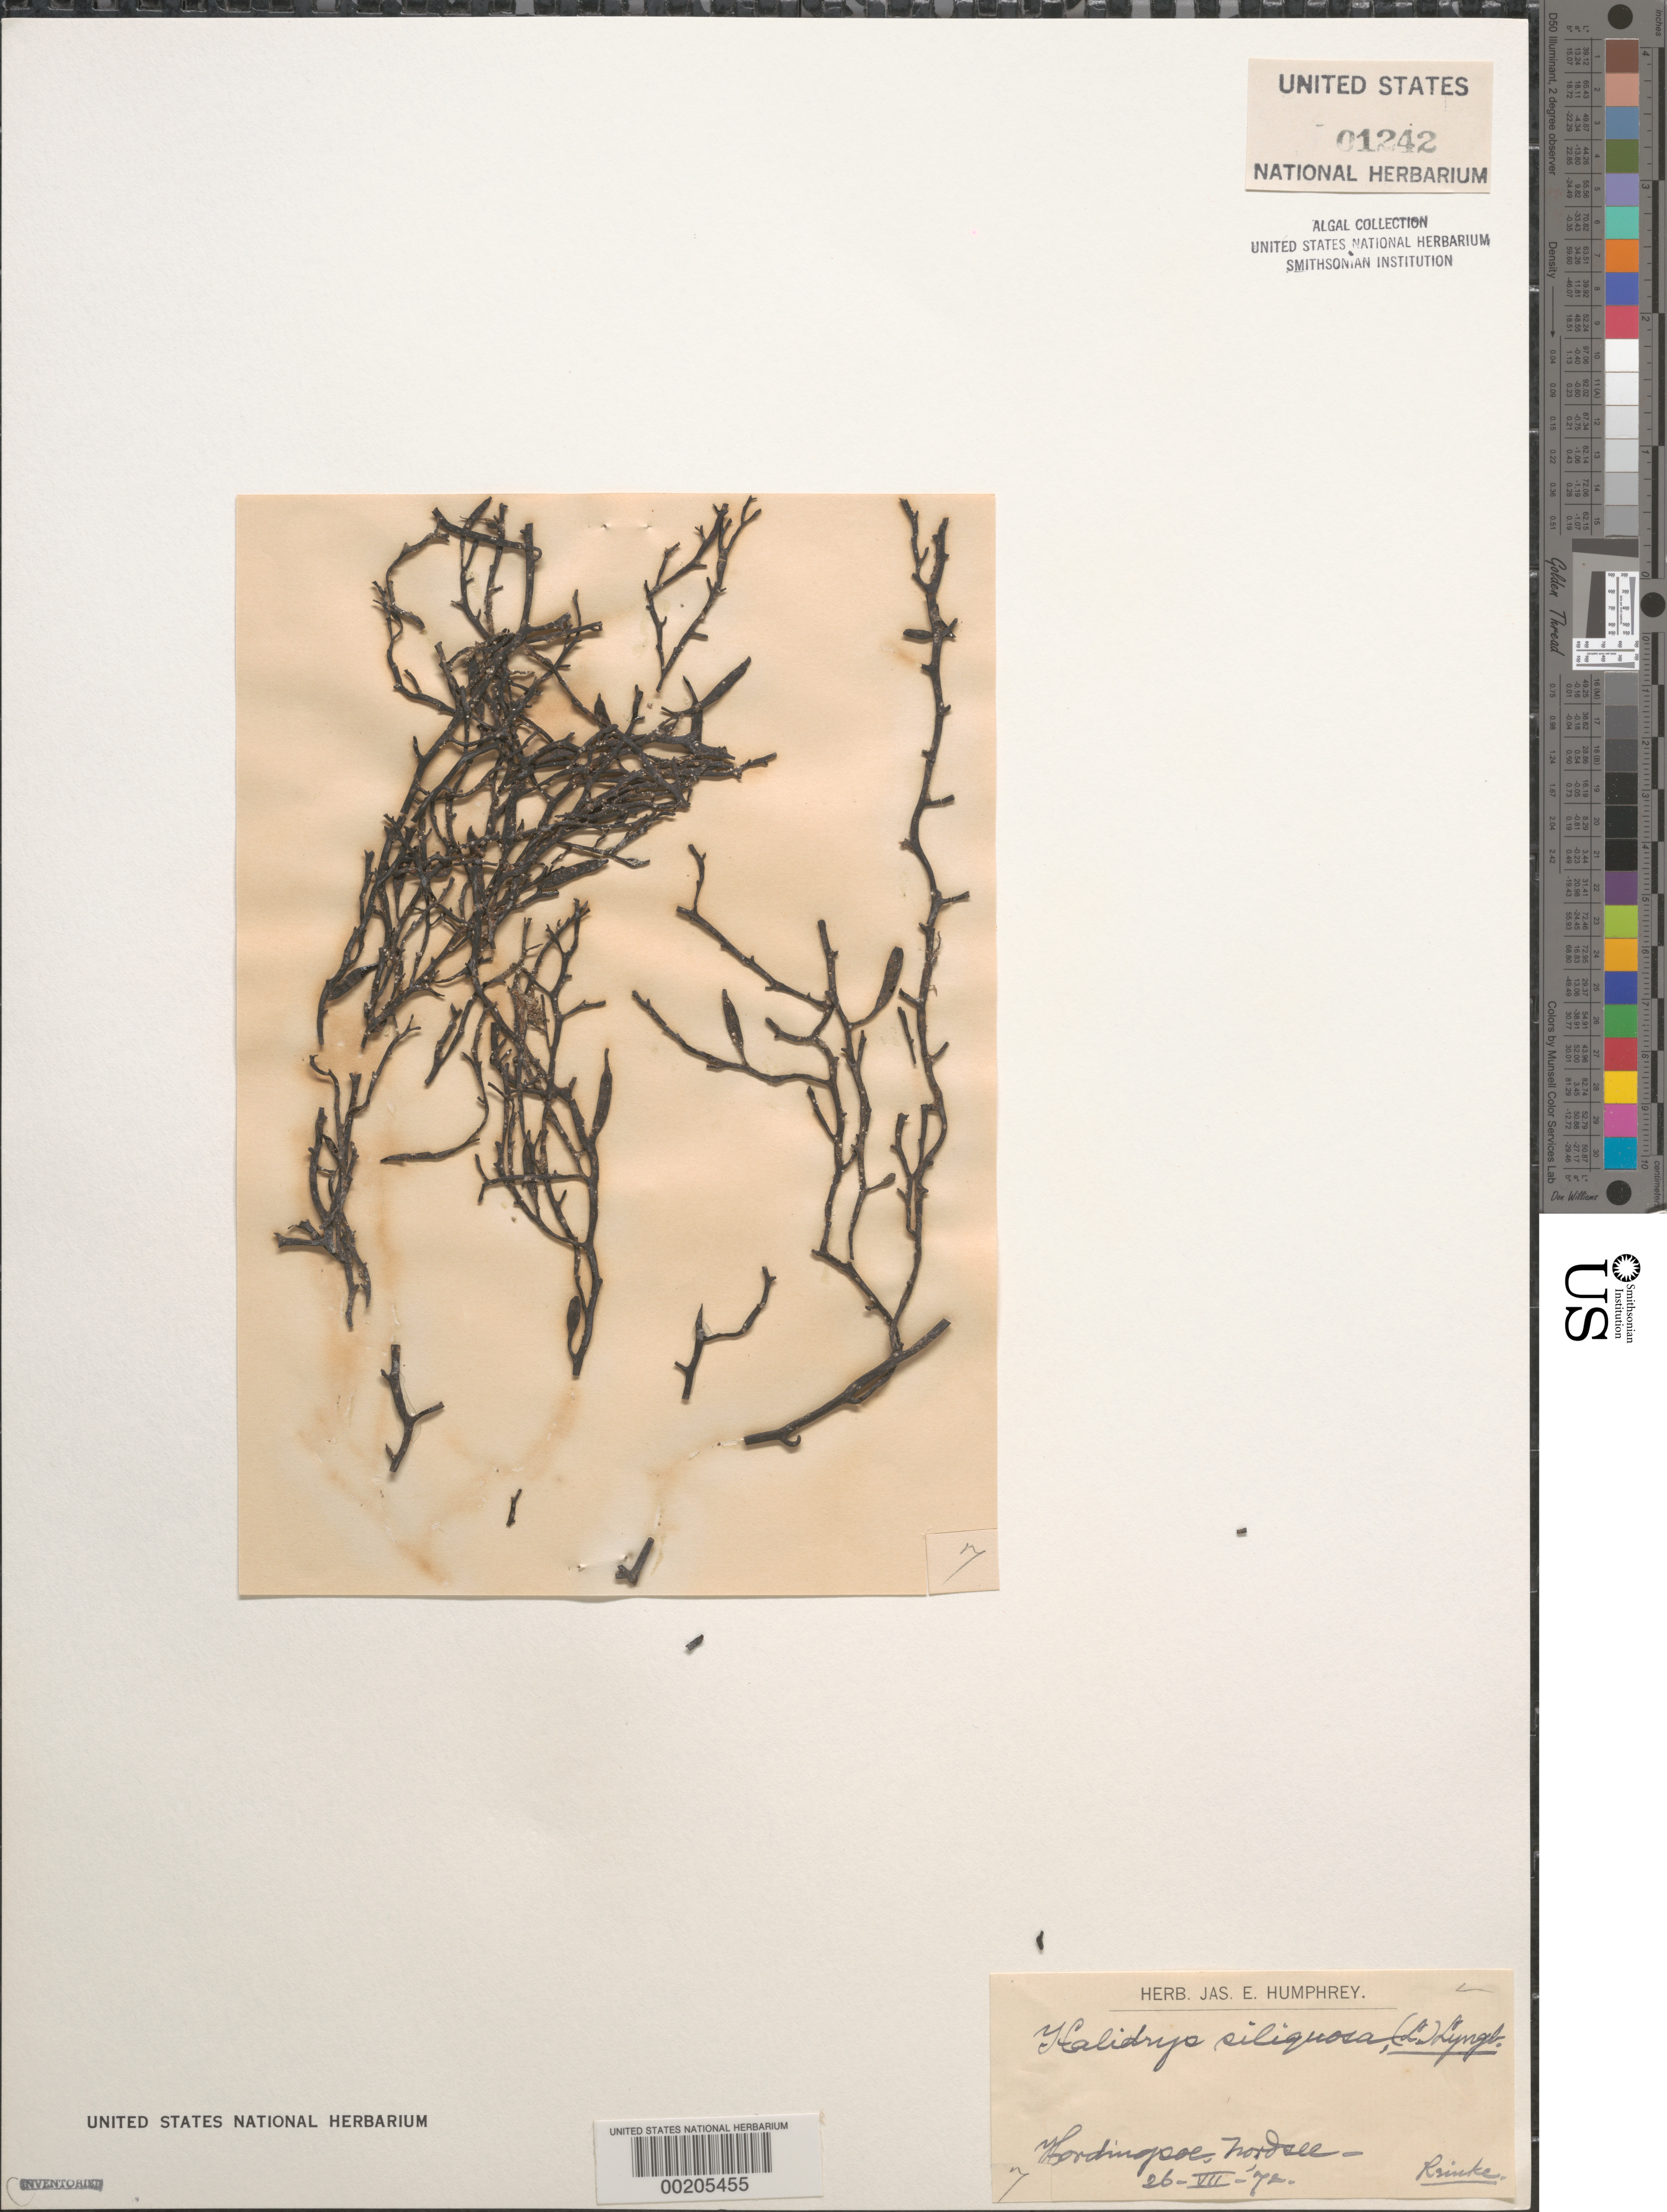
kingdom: Chromista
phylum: Ochrophyta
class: Phaeophyceae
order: Fucales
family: Sargassaceae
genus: Halidrys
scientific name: Halidrys siliquosa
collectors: J. Reinke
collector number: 7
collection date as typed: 26 Jul 1872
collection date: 1872-07-26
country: Norway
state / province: Rogaland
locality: Hovringoy (hordingsoe), north sea (nordsee)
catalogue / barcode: US 1242